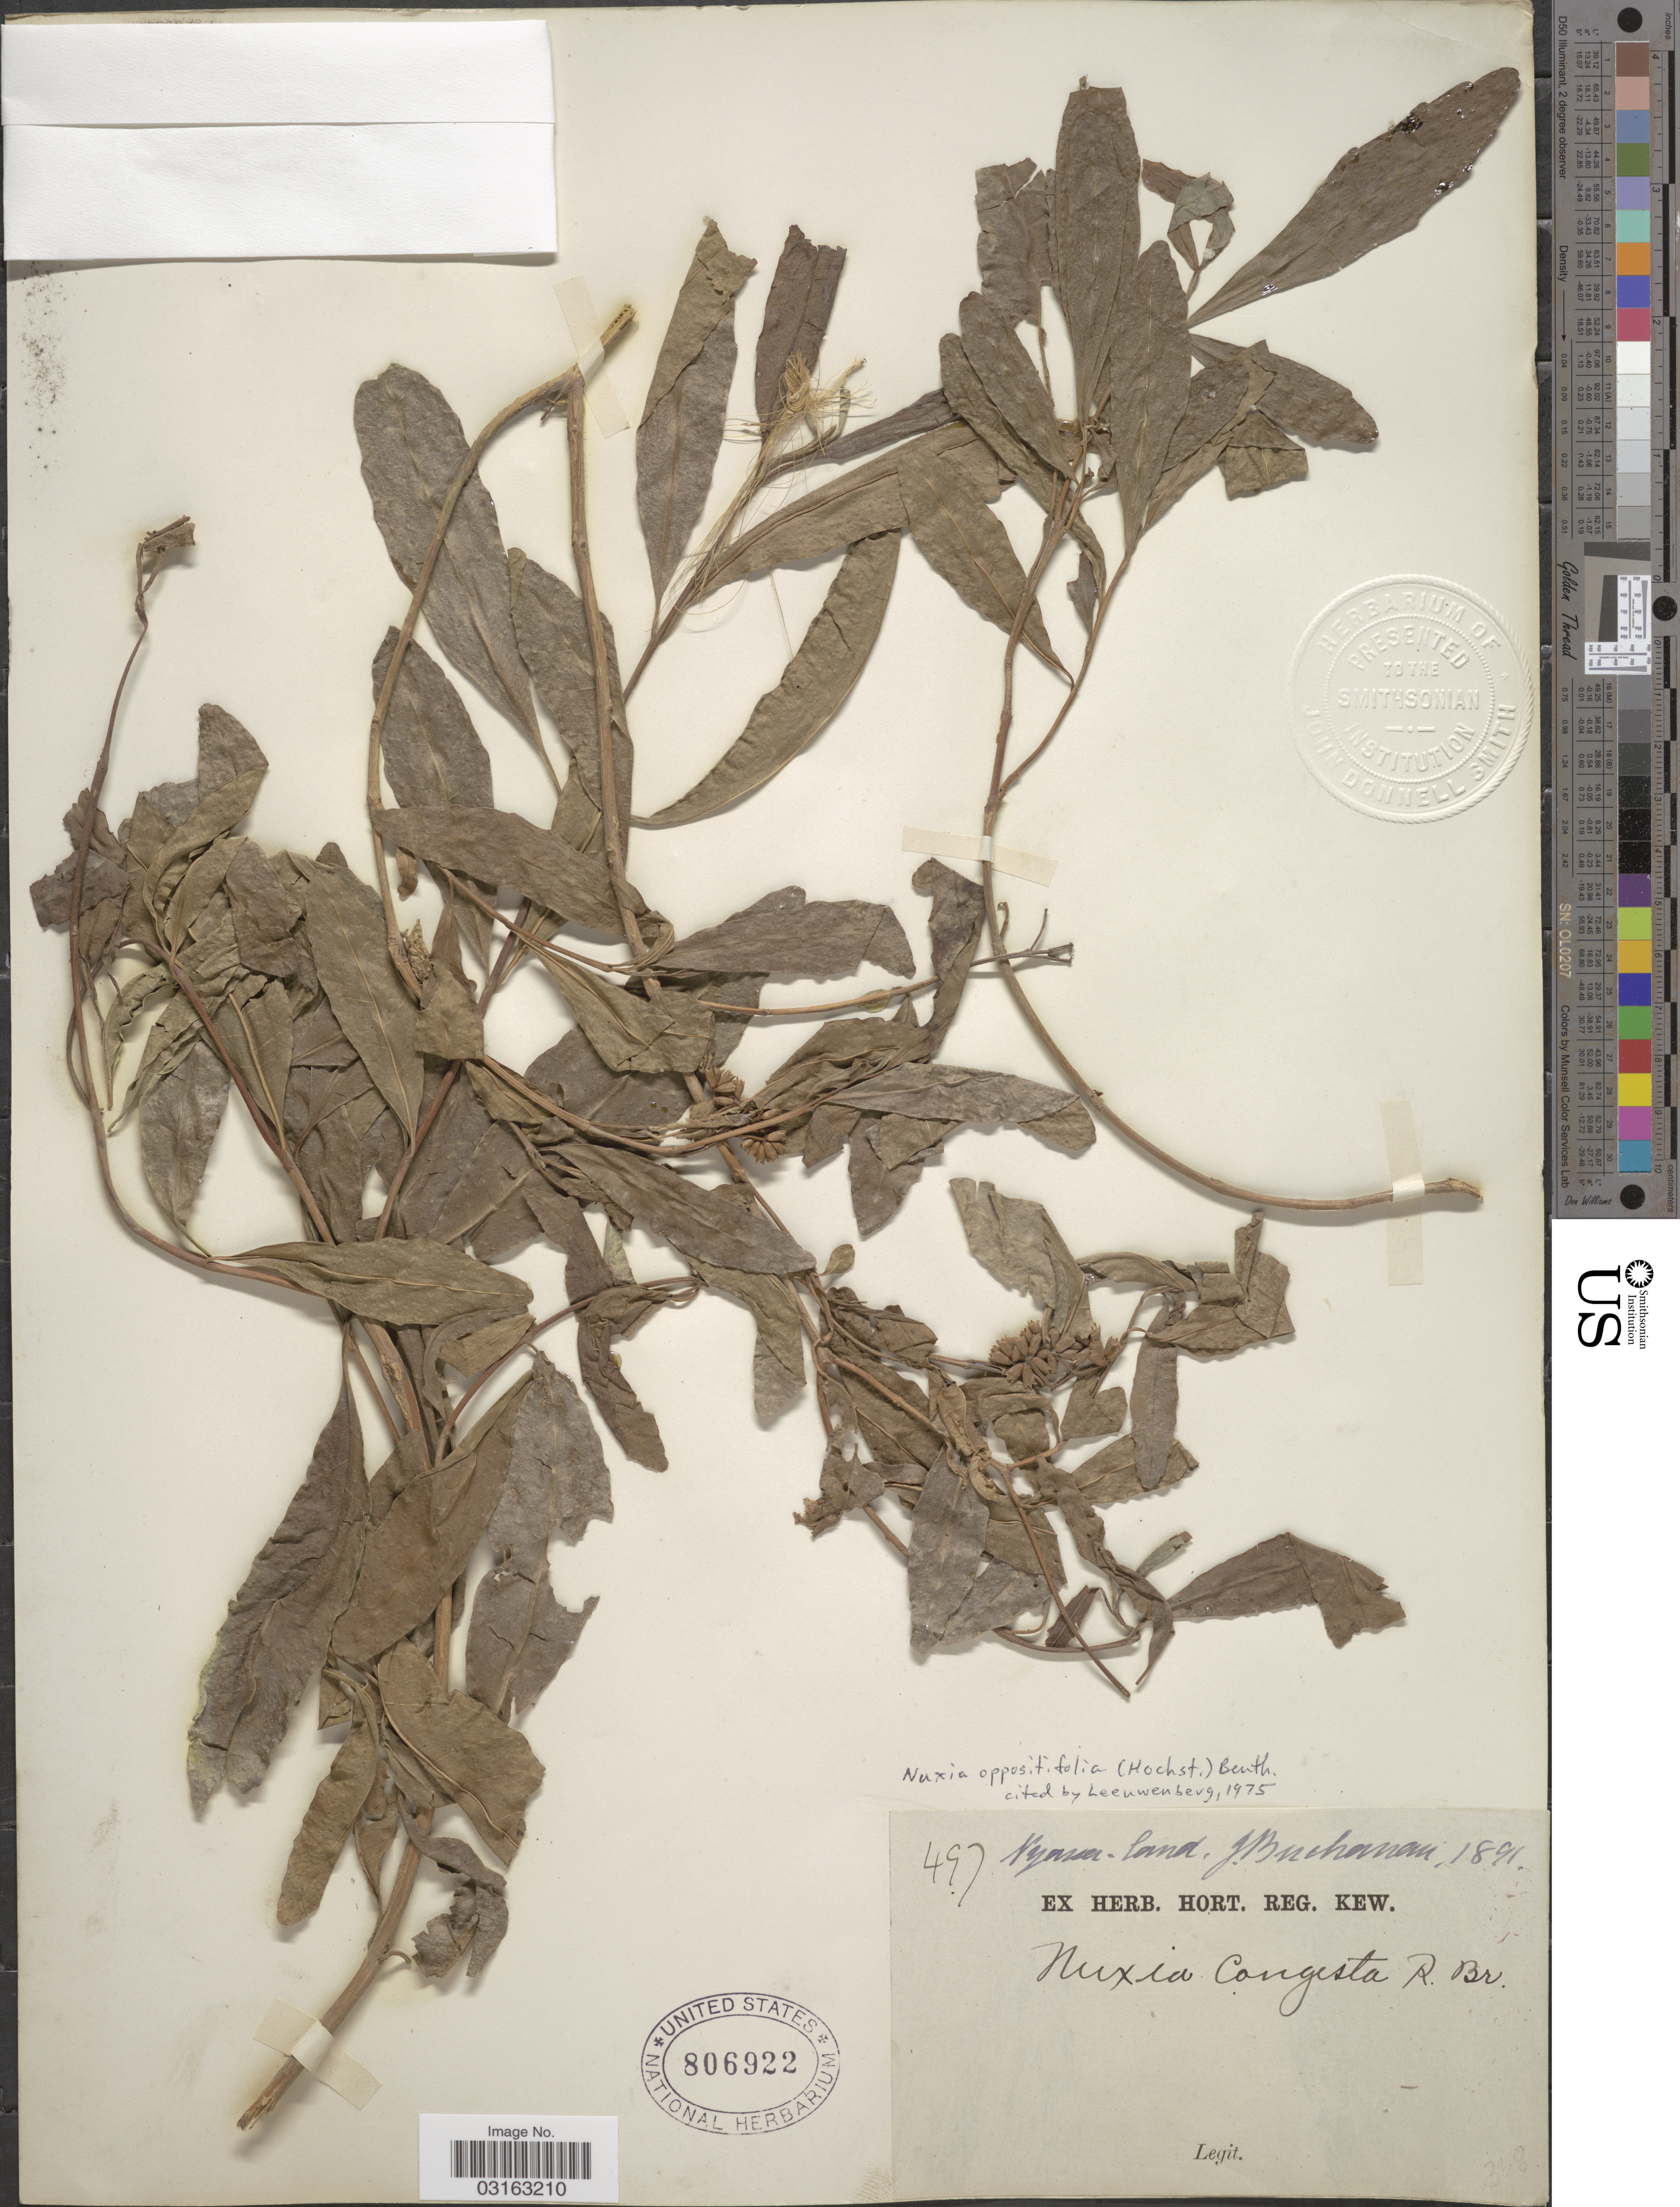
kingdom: Plantae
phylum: Tracheophyta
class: Magnoliopsida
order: Lamiales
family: Stilbaceae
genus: Nuxia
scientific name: Nuxia oppositifolia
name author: (Hochst.) Benth.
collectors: J. Buchanan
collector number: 497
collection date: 1891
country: Malawi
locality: Nyasa-land.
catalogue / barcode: US 806922